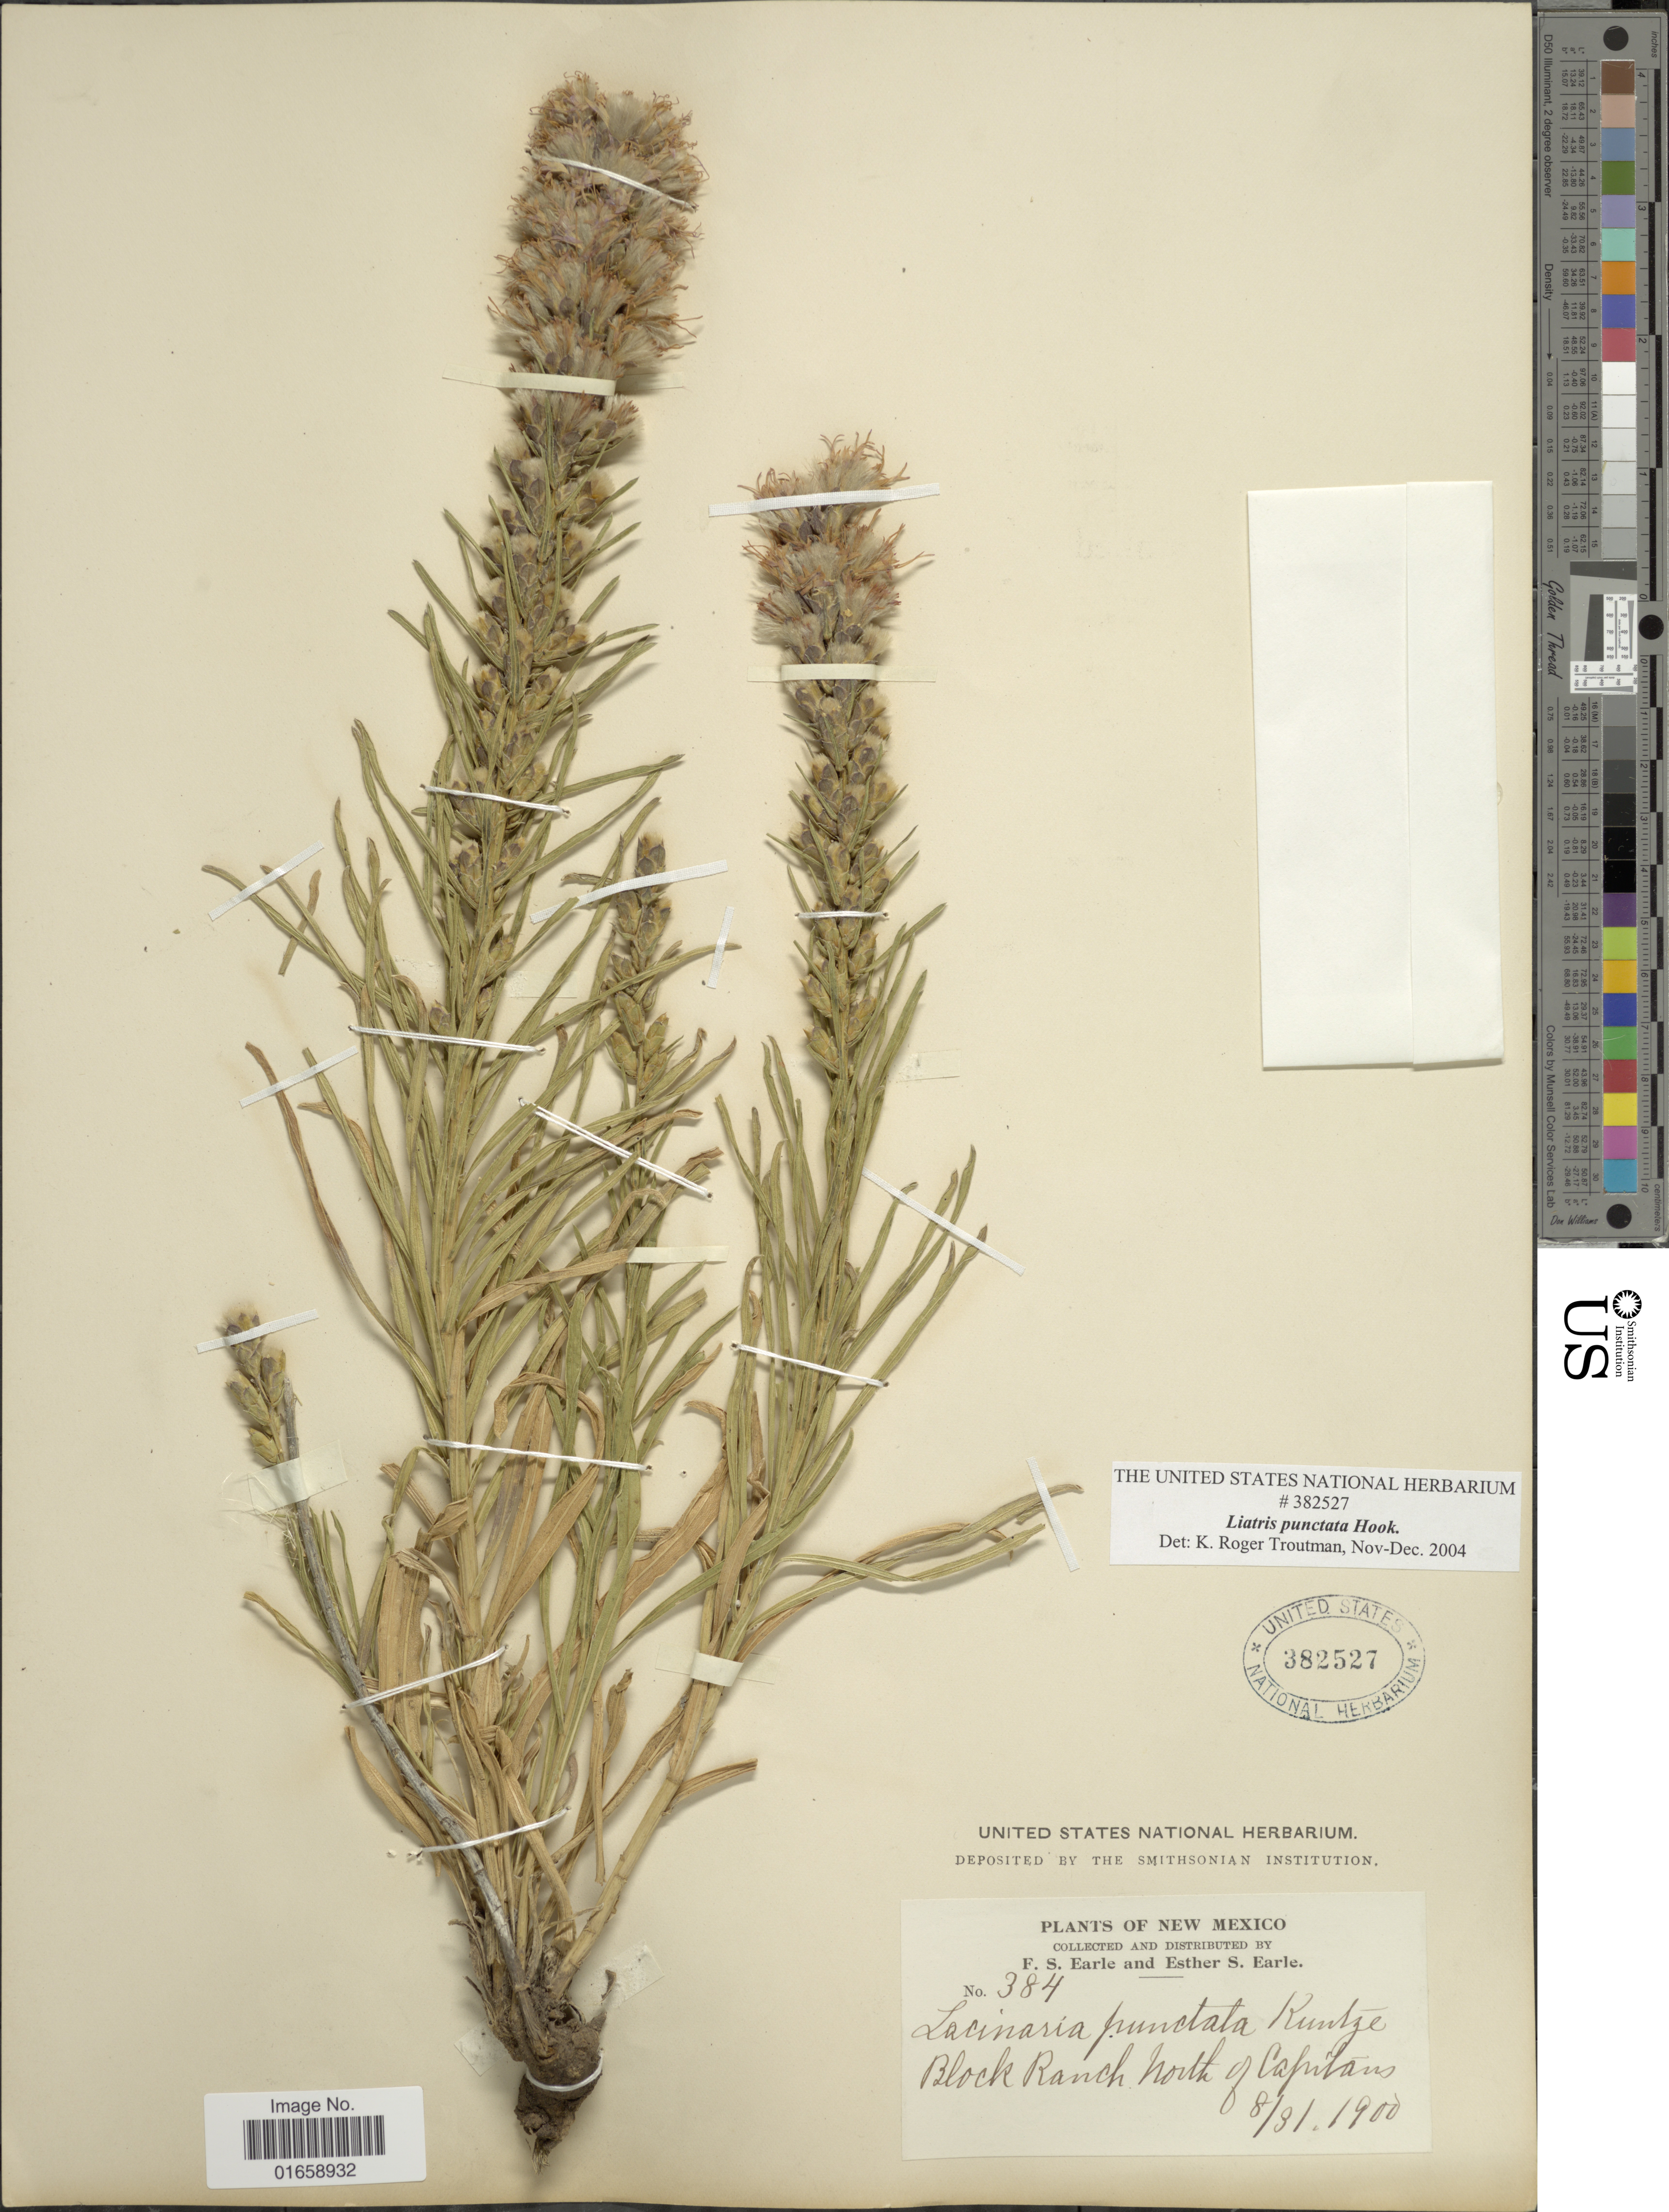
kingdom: Plantae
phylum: Tracheophyta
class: Magnoliopsida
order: Asterales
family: Asteraceae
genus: Liatris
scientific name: Liatris punctata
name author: Hook.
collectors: F. S. Earle & E. S. Earle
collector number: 384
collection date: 1900-08-31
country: United States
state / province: New Mexico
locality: Block Ranch, north of Capitans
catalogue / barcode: US 382527